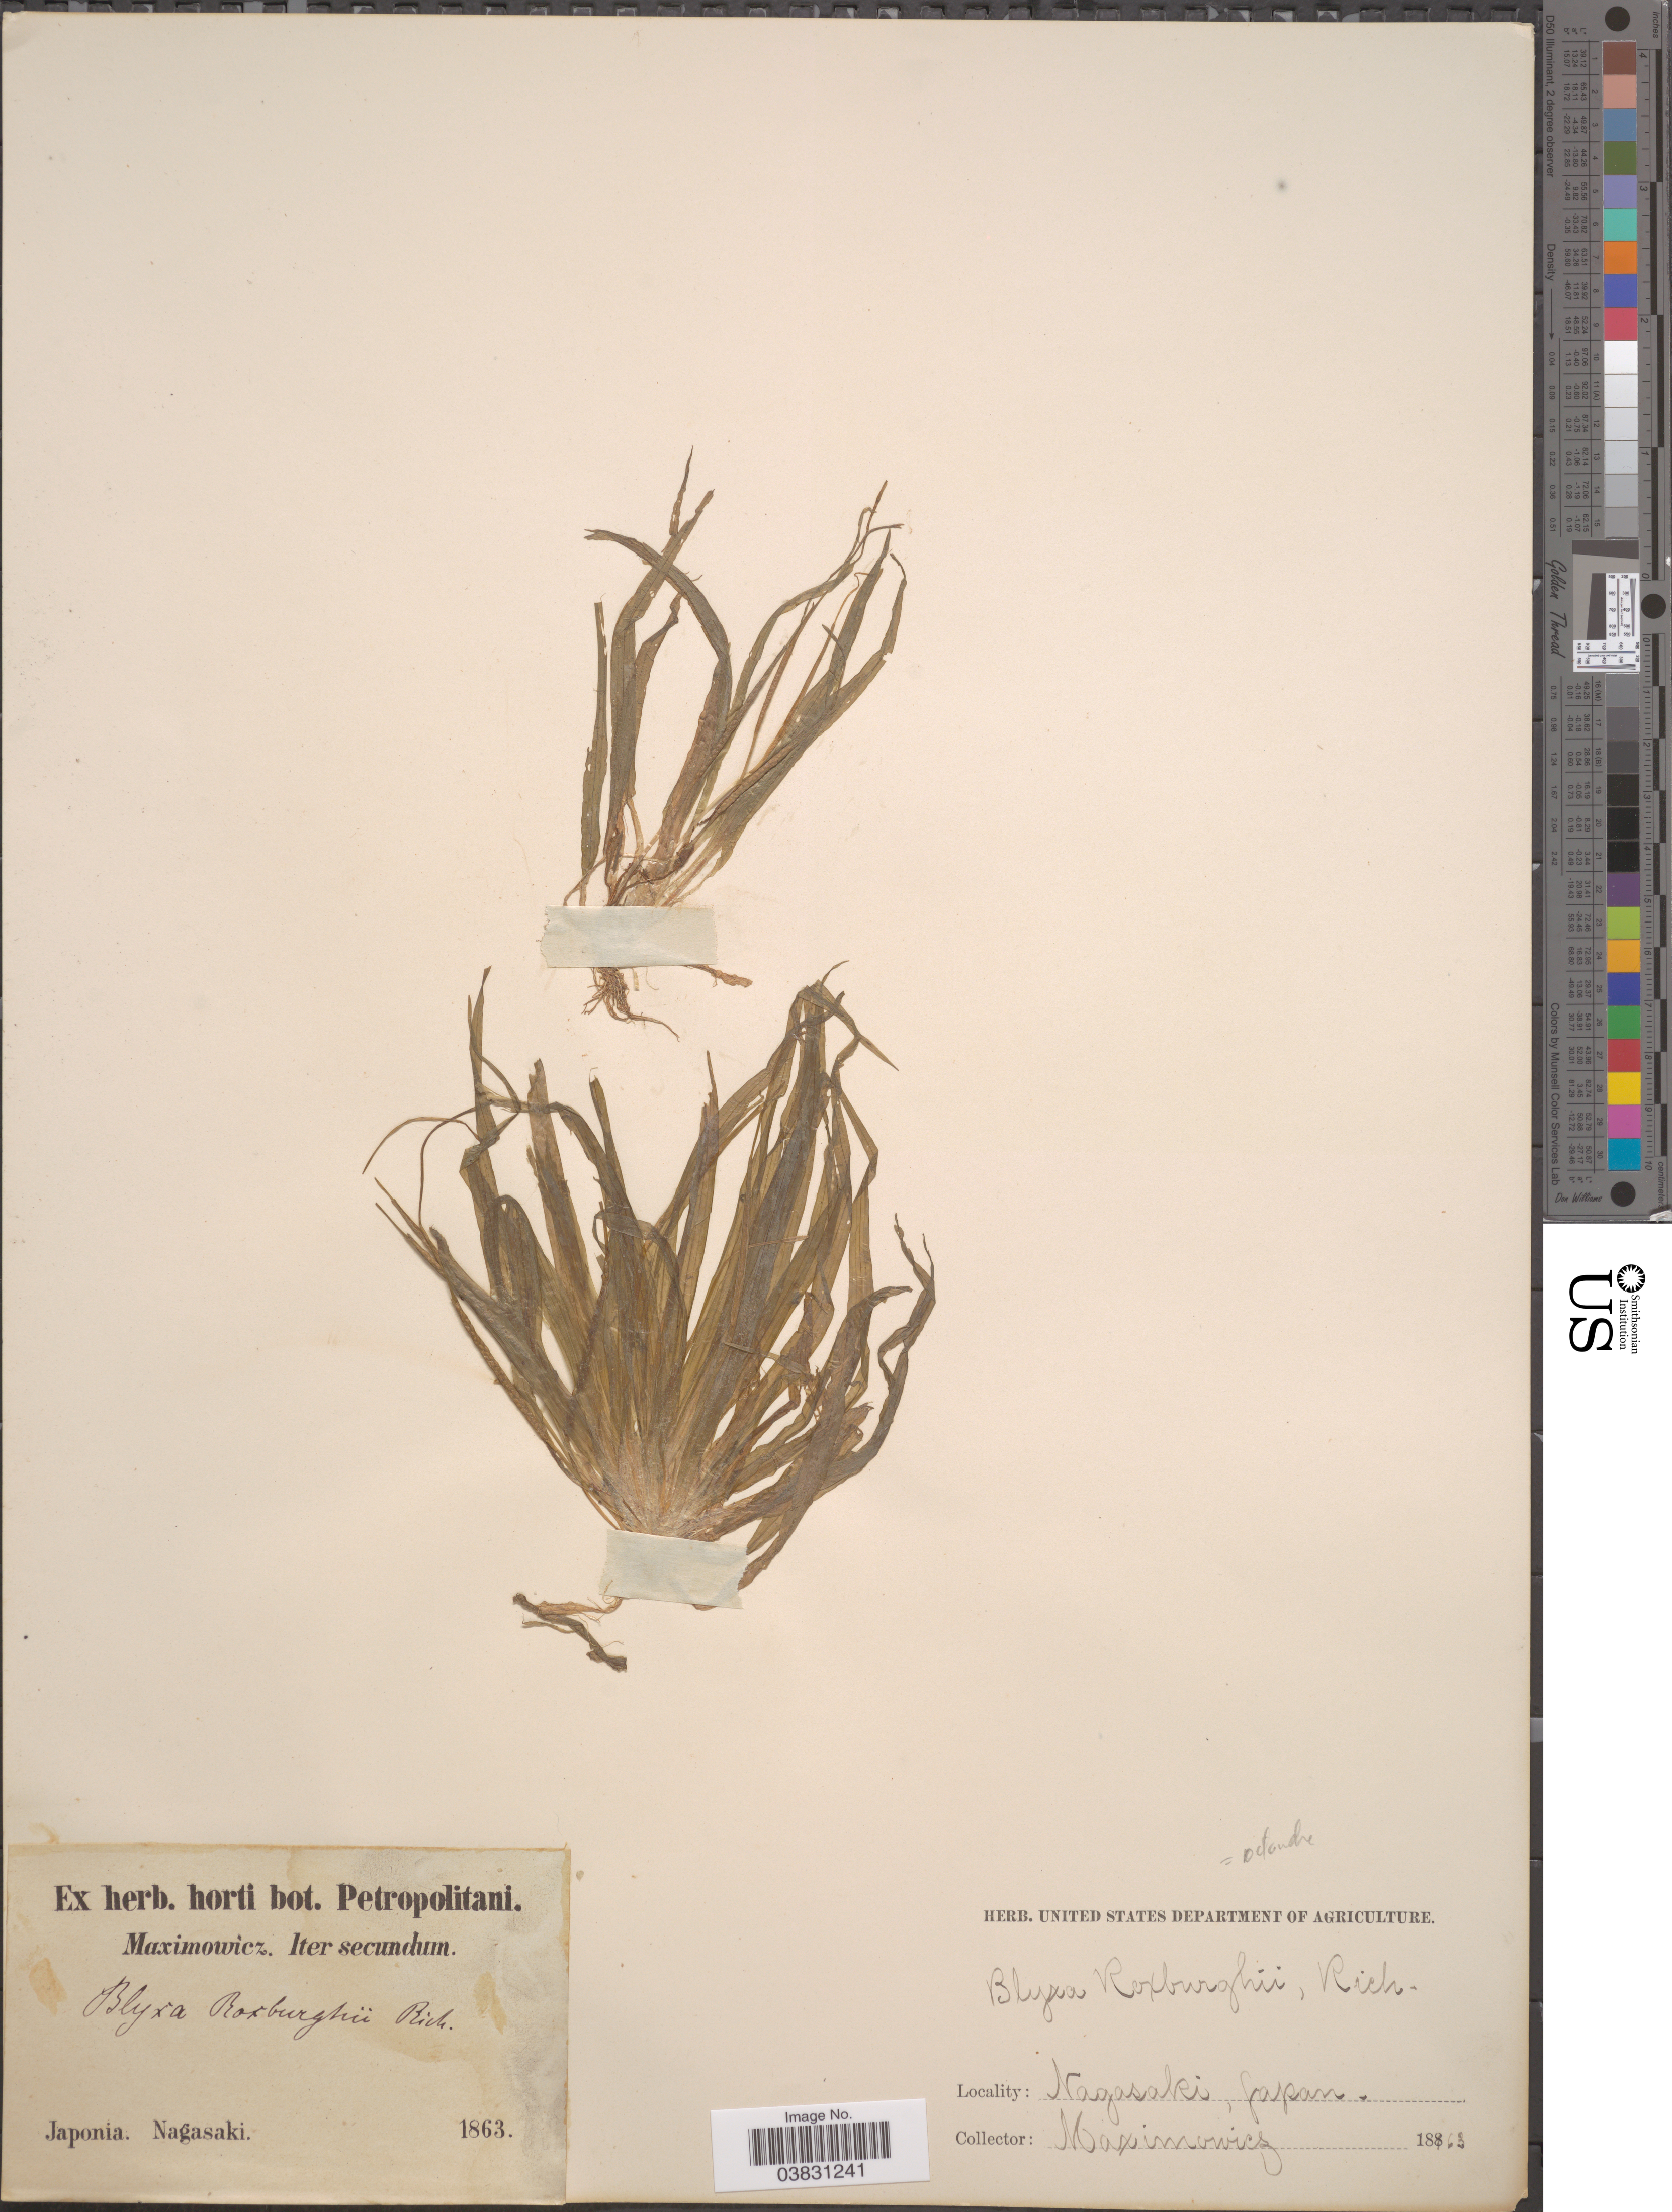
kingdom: Plantae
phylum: Tracheophyta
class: Liliopsida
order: Alismatales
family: Hydrocharitaceae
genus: Blyxa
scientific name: Blyxa octandra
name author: (Roxb.) Planch. ex Thwaites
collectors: -. Maximowicz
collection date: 1863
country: Japan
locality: Nagasaki.